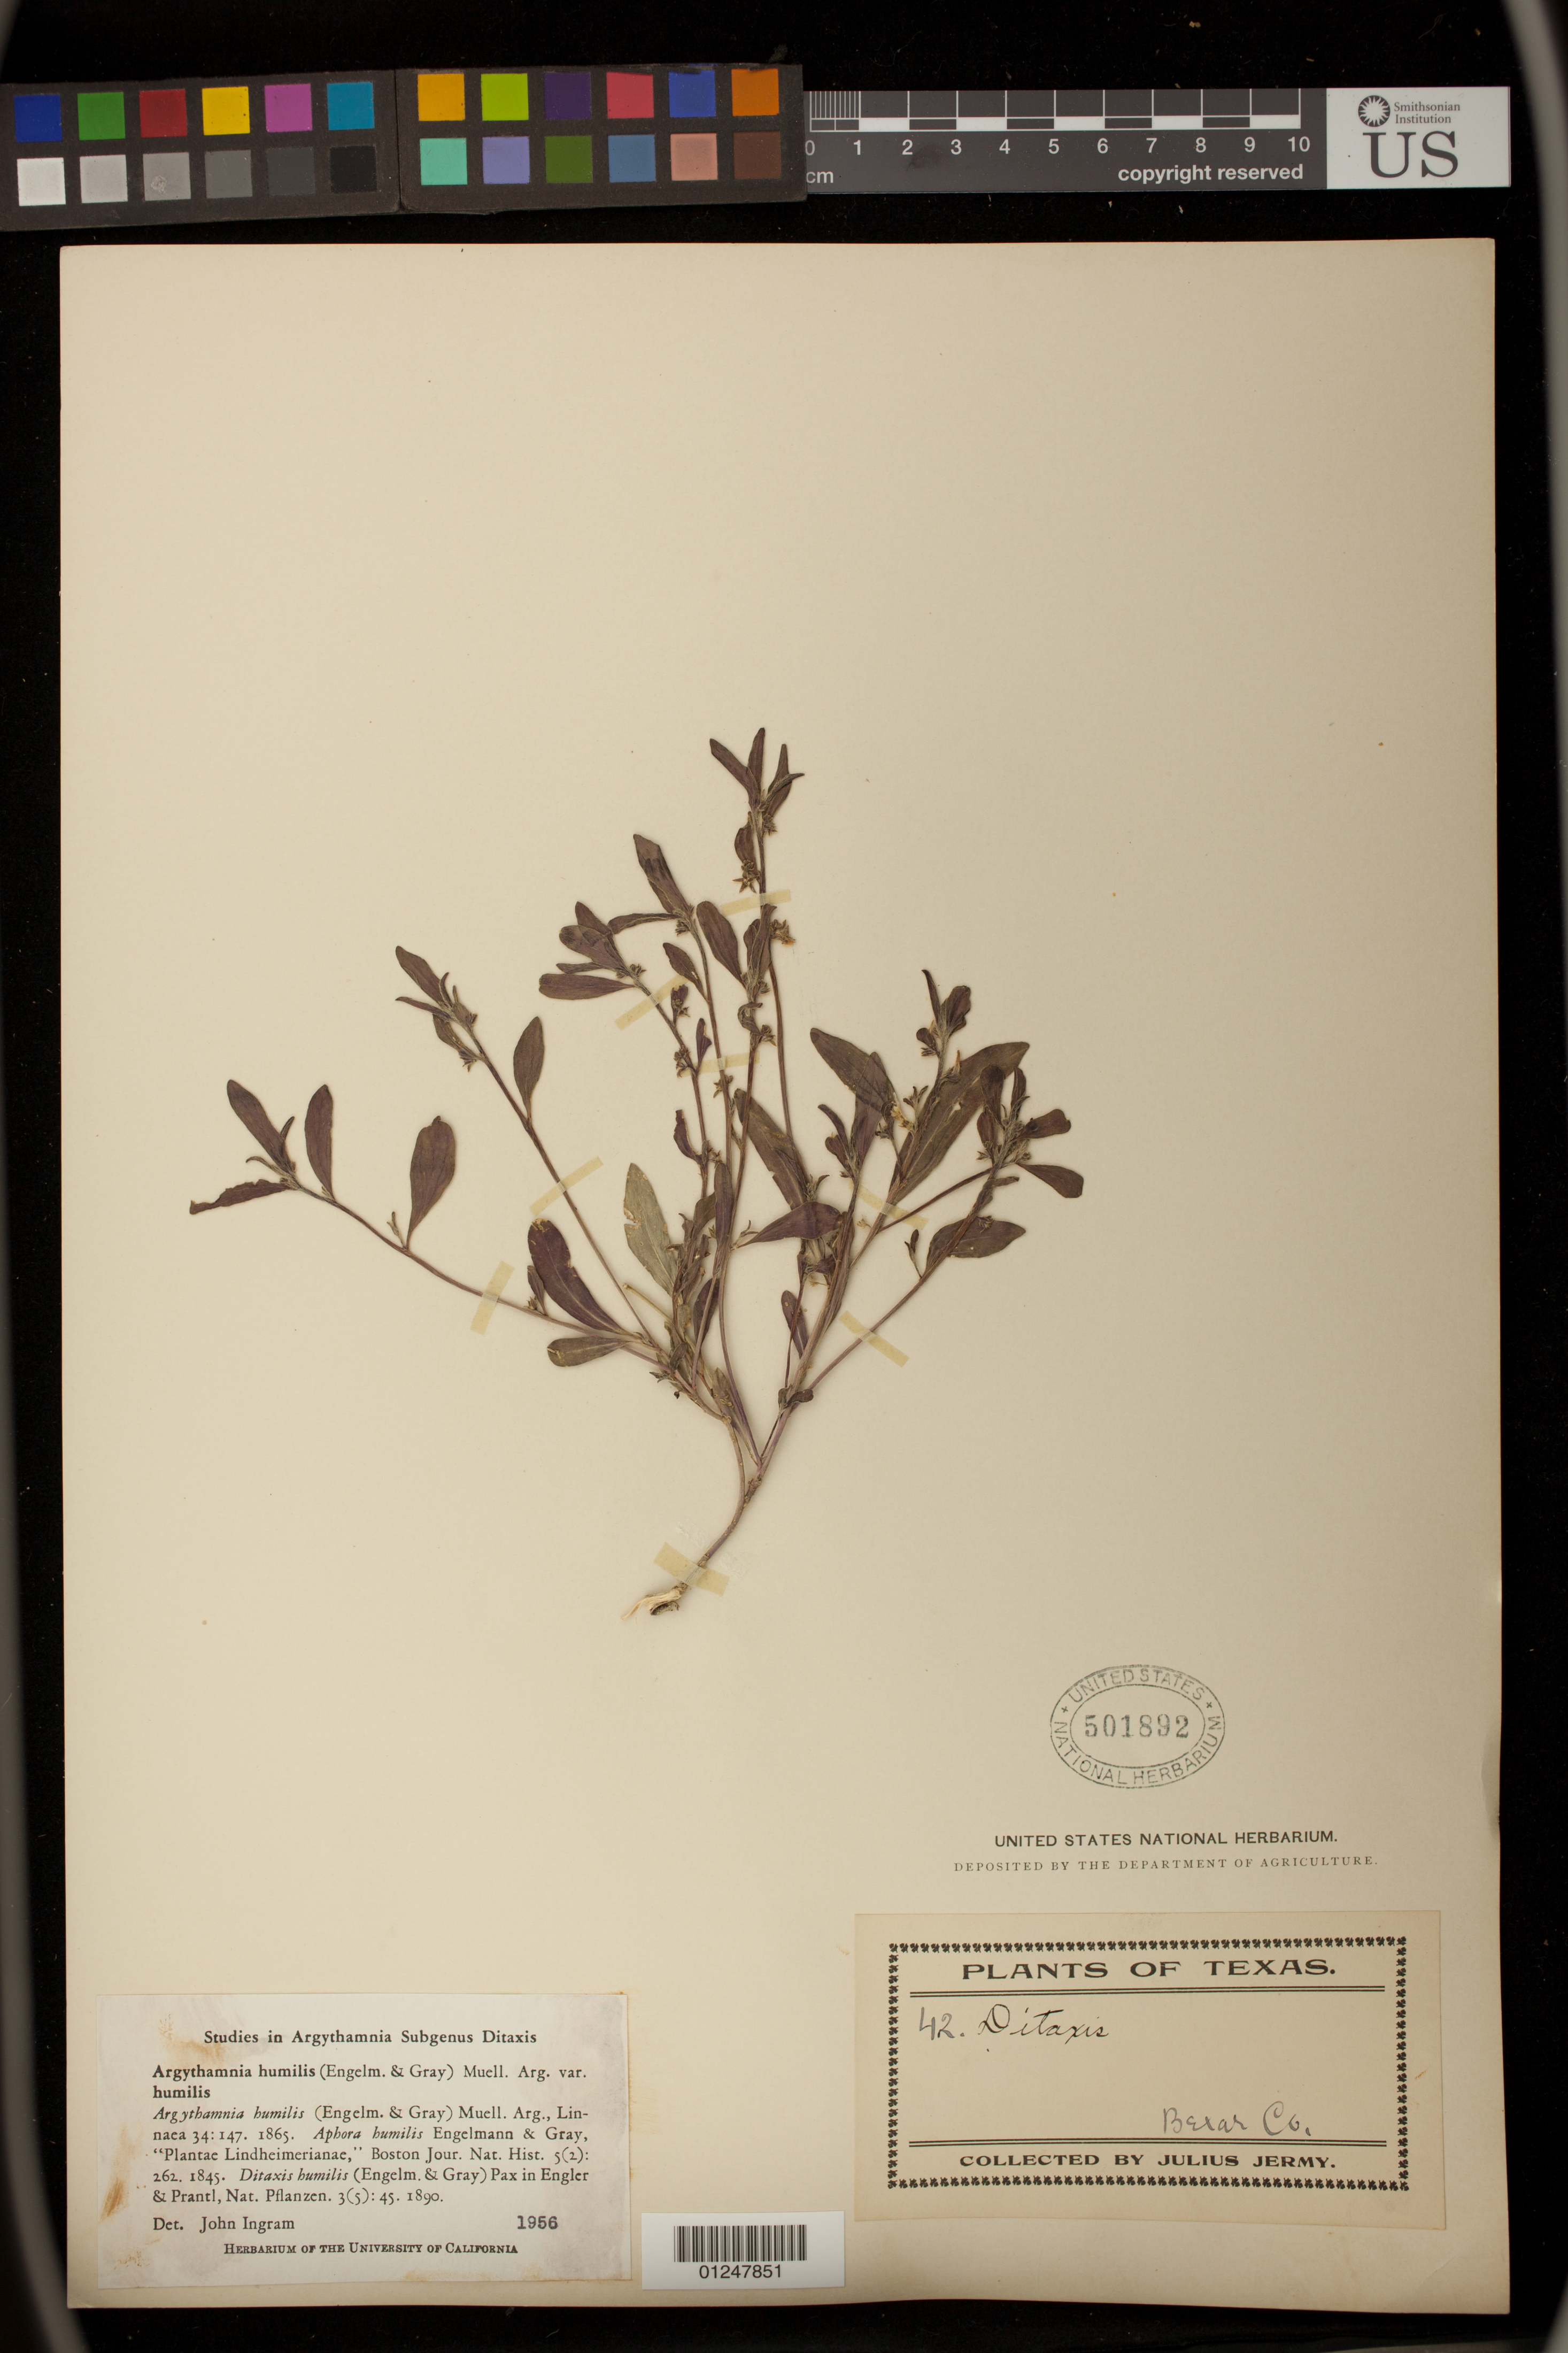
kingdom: Plantae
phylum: Tracheophyta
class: Magnoliopsida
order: Malpighiales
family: Euphorbiaceae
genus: Argythamnia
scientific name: Argythamnia humilis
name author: (Engelm. & A. Gray) Müll. Arg.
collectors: J. Jermy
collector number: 42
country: United States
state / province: Texas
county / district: Bexar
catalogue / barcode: US 501892